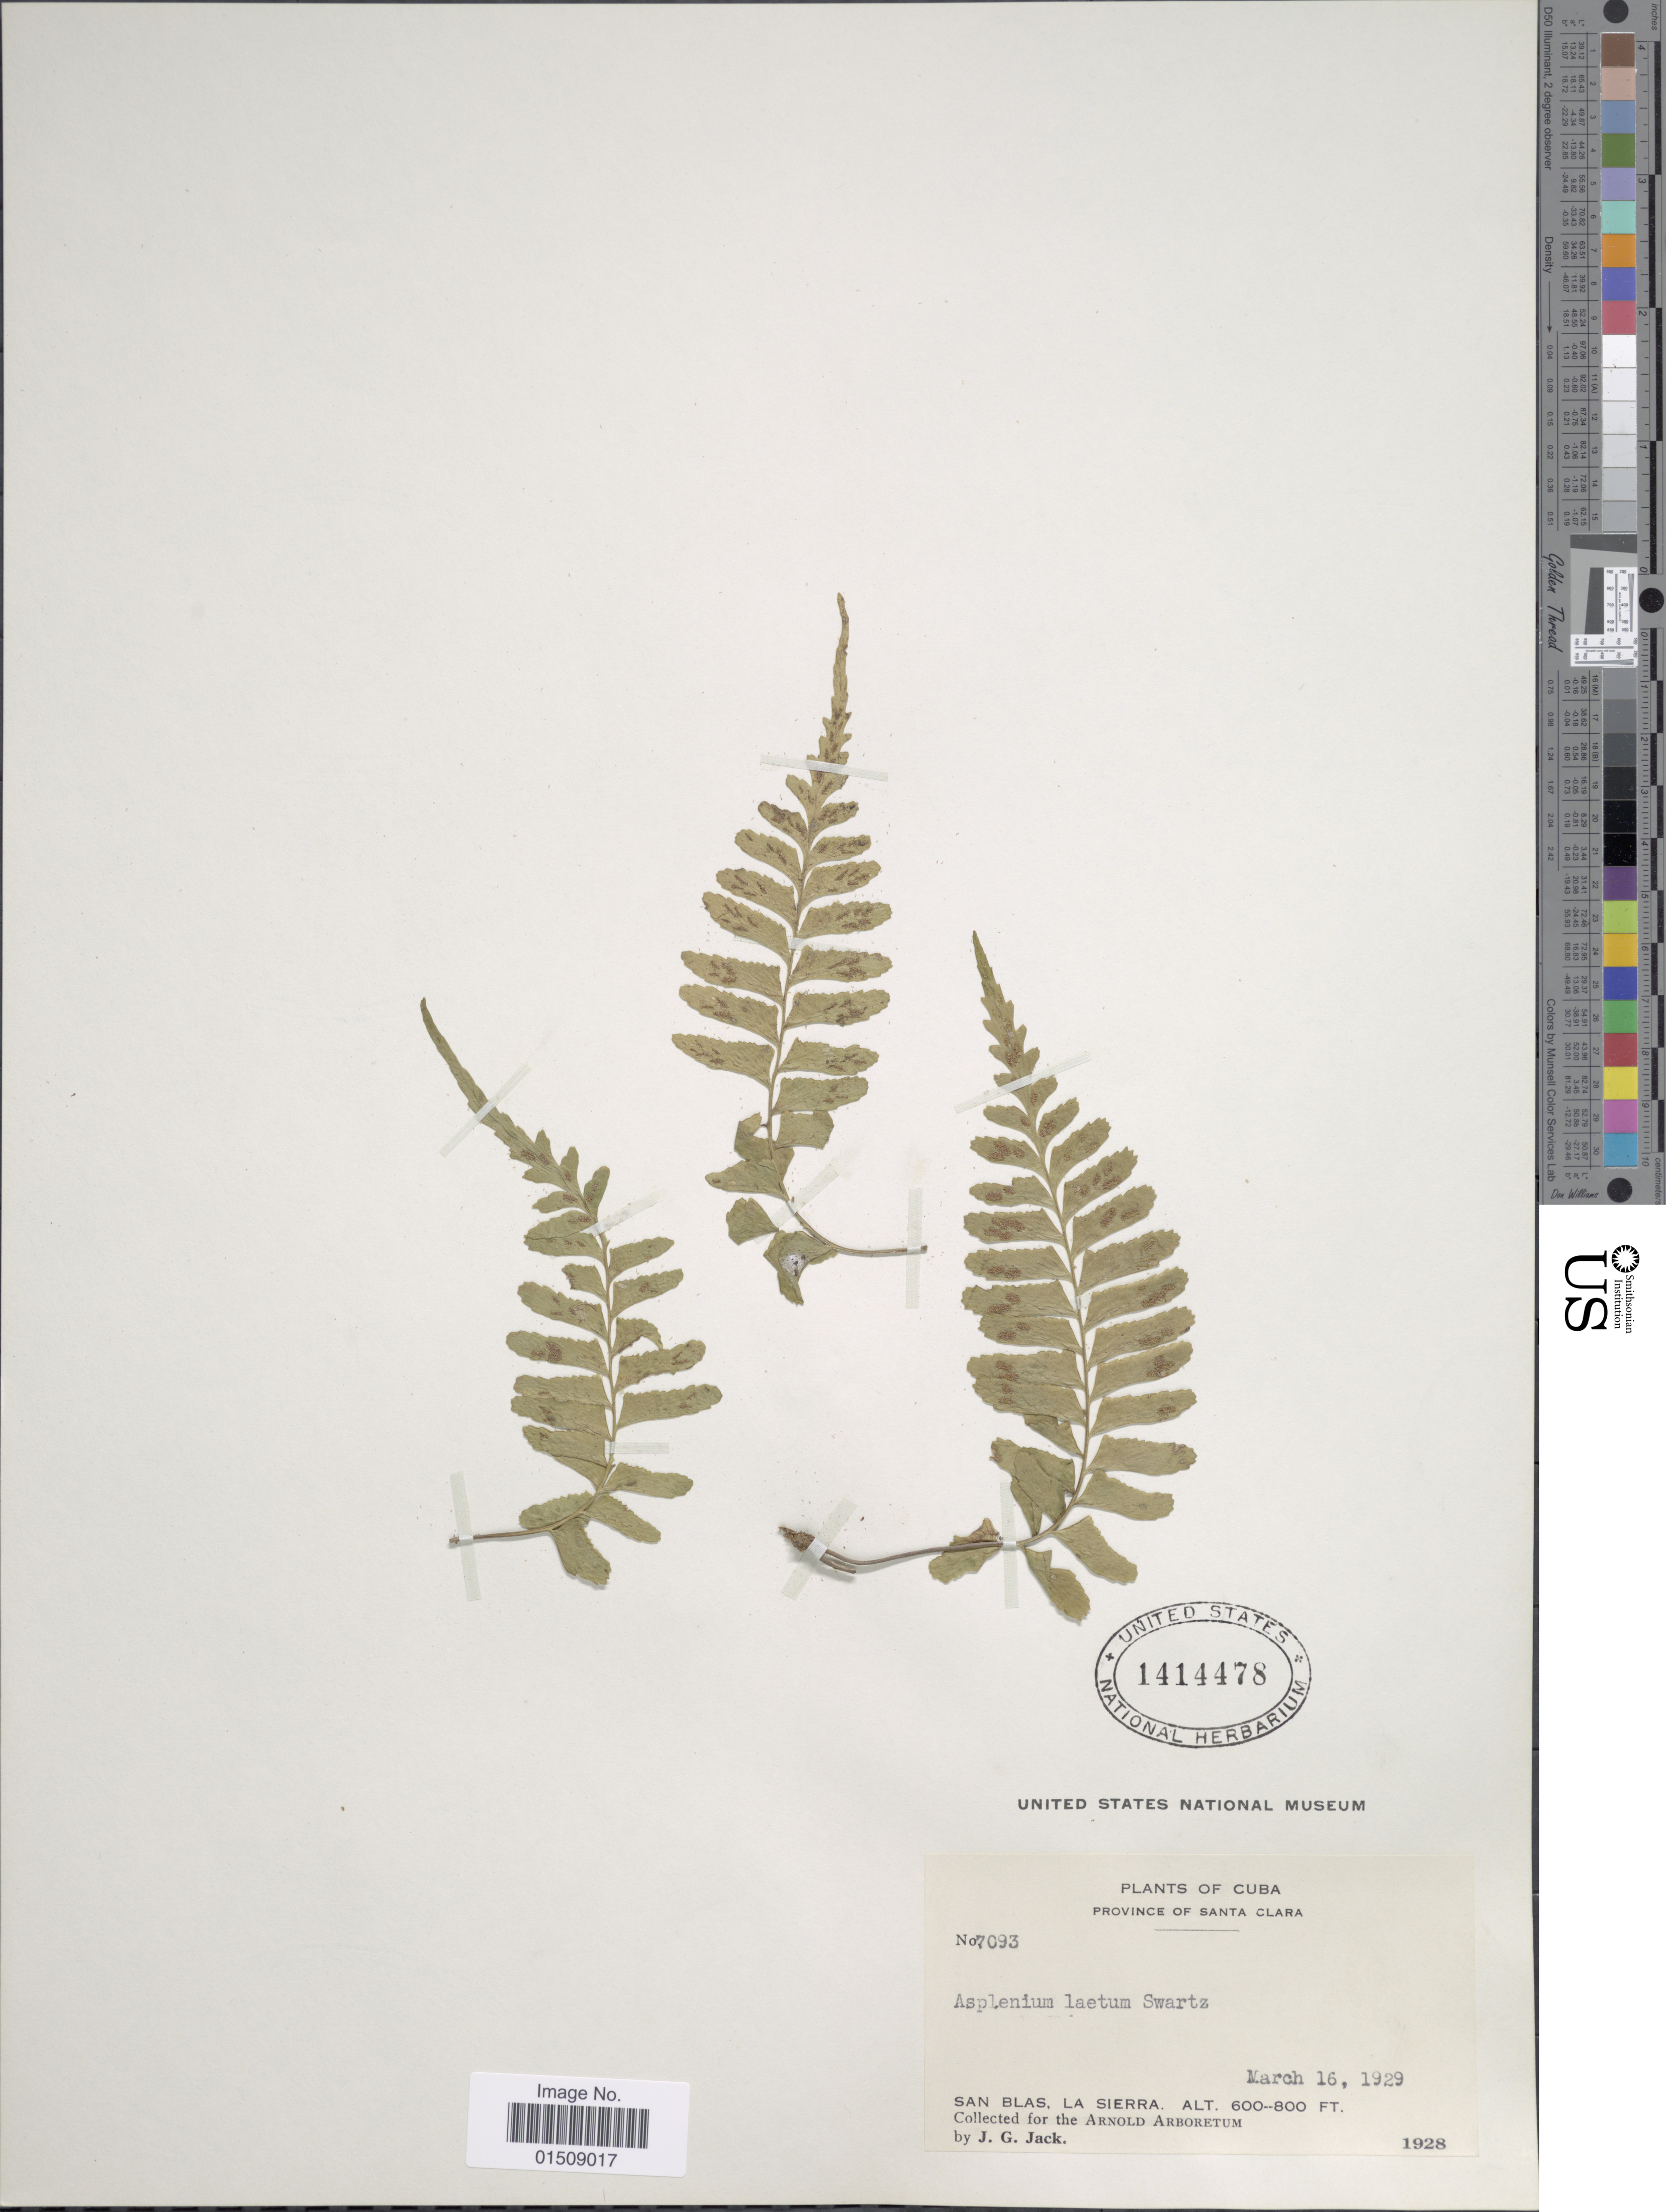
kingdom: Plantae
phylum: Tracheophyta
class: Polypodiopsida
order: Polypodiales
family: Aspleniaceae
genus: Asplenium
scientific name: Asplenium laetum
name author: Sw.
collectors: J. G. Jack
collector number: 7093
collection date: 1929-03-16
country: Cuba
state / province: Las Villas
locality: Province of Santa Clara, San Blas, La Sierra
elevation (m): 183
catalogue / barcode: US 1414478